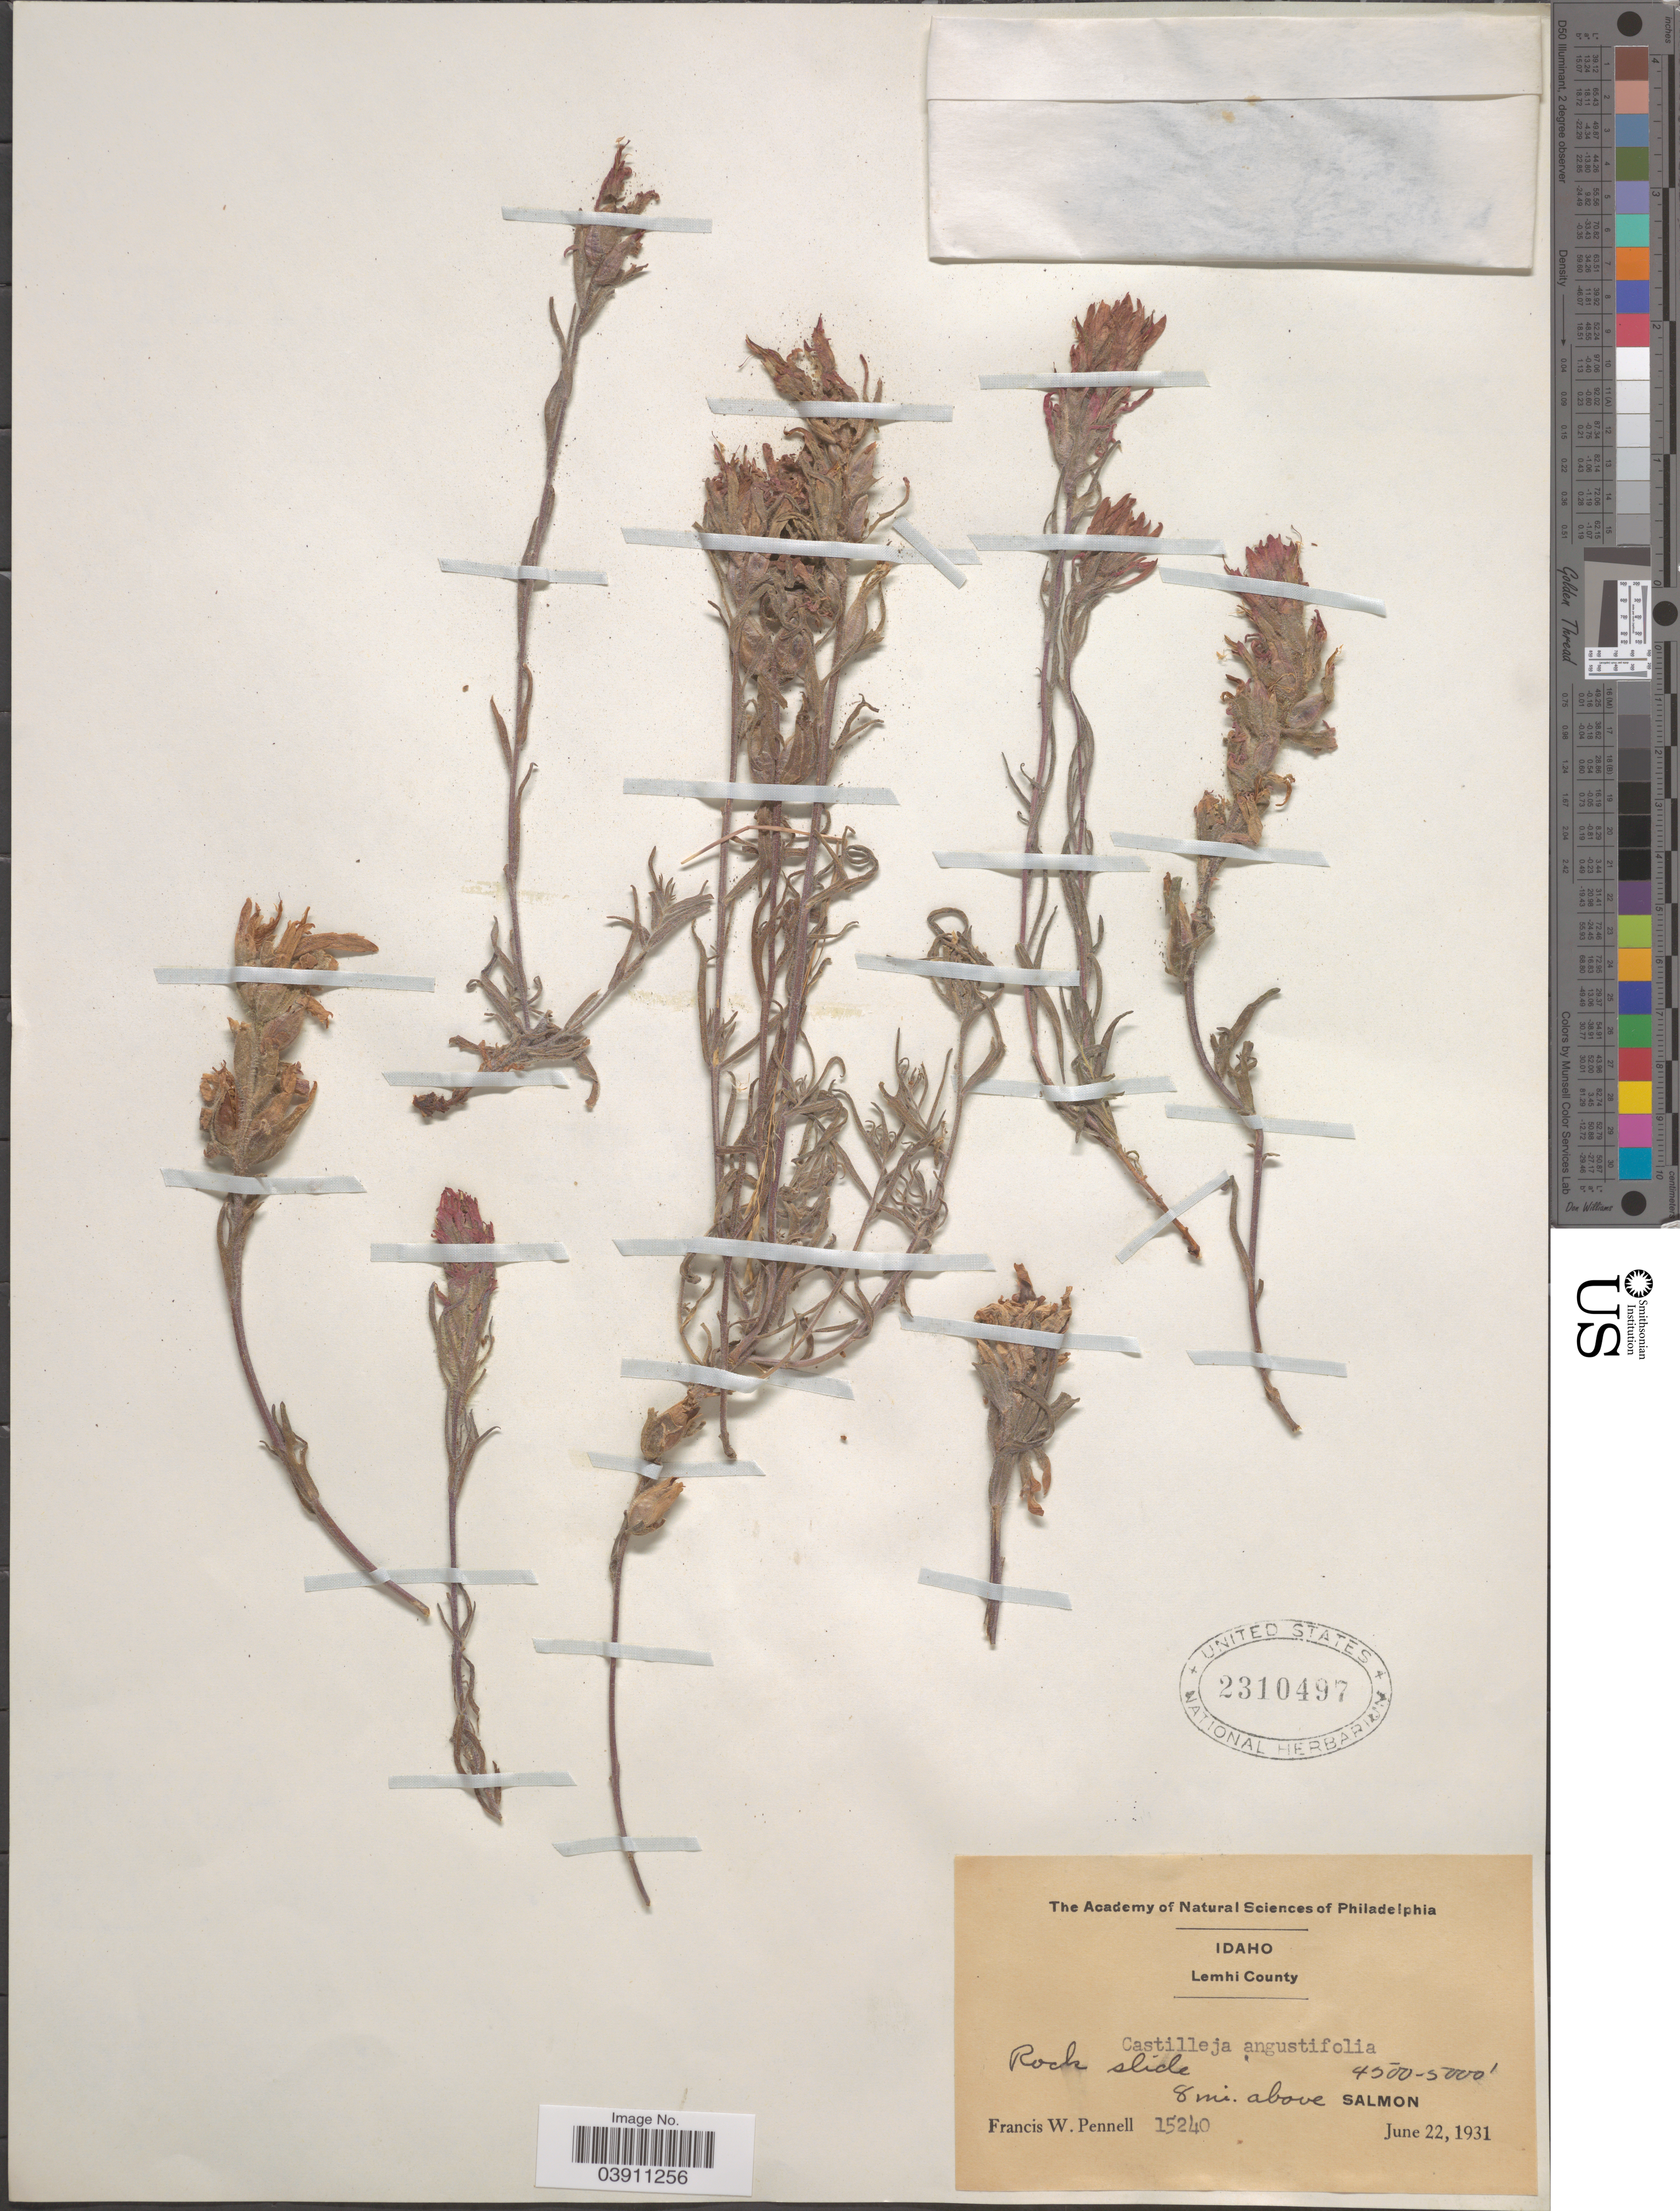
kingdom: Plantae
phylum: Tracheophyta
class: Magnoliopsida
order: Lamiales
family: Orobanchaceae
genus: Castilleja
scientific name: Castilleja angustifolia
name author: (Nutt.) G. Don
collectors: F. W. Pennell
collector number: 15240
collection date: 1931-06-22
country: United States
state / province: Idaho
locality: Lemhi County. Rock slide 8 mi. above Salmon.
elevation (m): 1372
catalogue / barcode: US 2310497